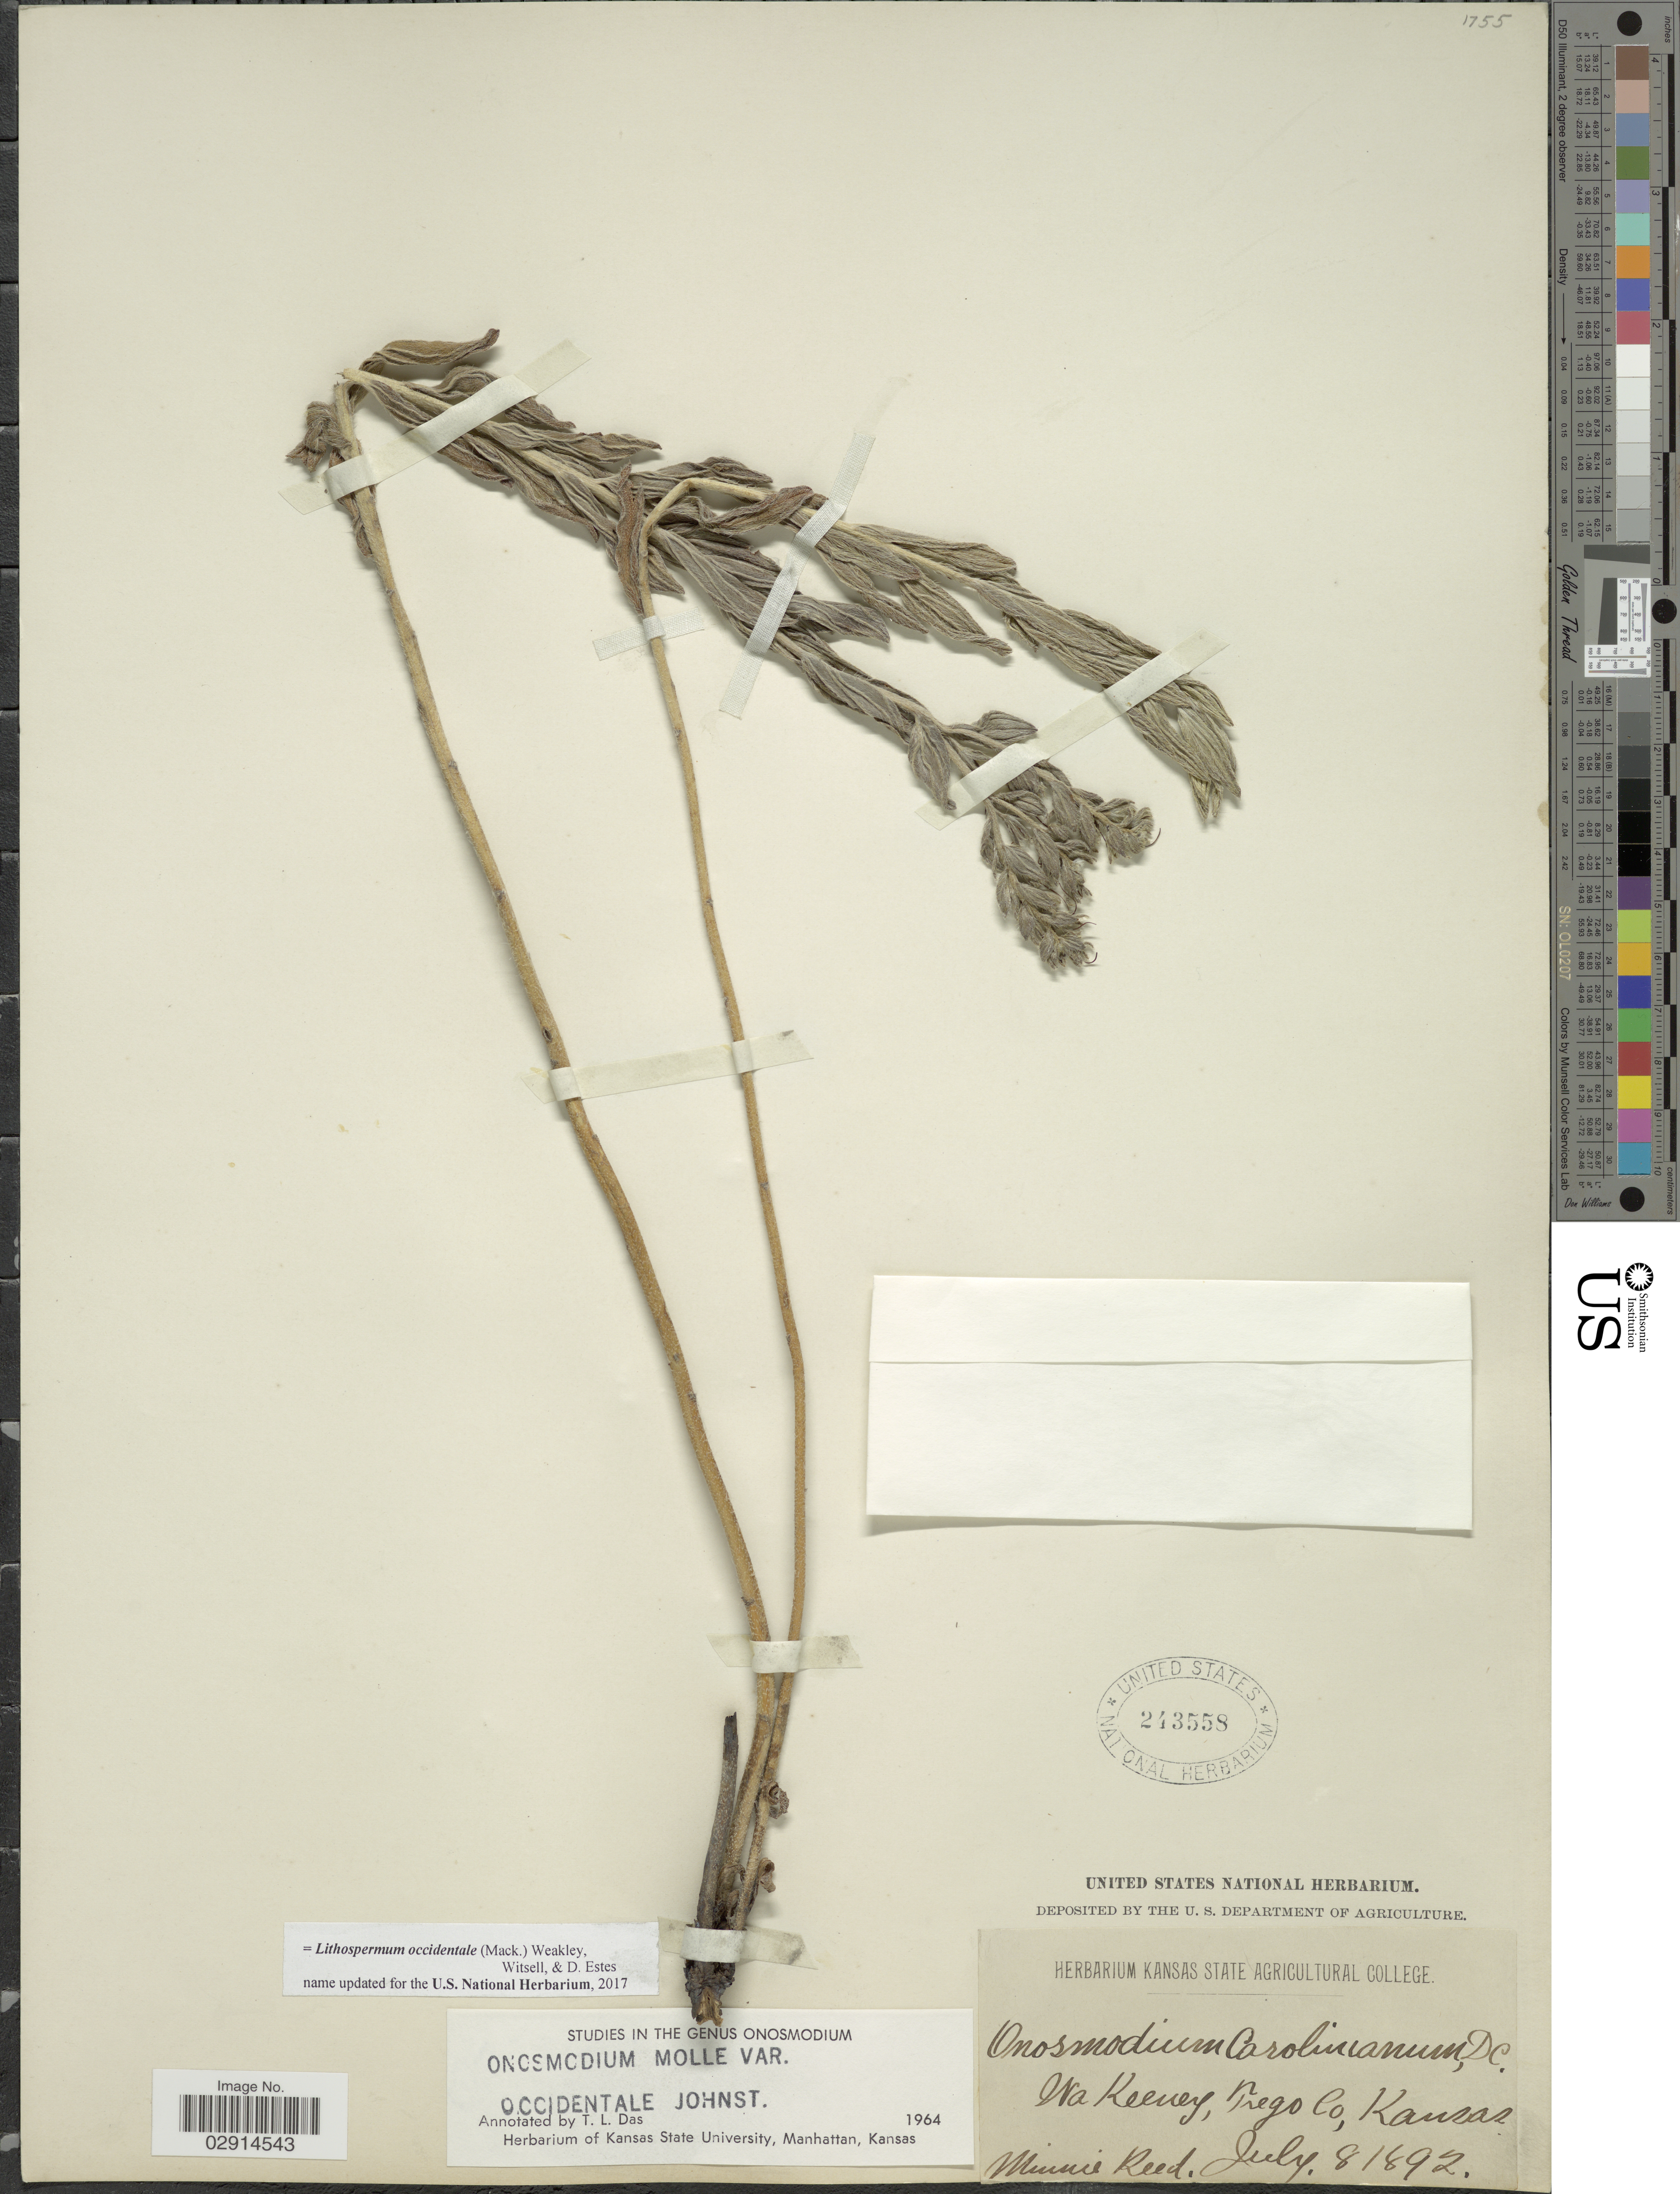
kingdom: Plantae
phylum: Tracheophyta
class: Magnoliopsida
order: Boraginales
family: Boraginaceae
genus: Lithospermum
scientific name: Lithospermum occidentale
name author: (Mack.) Weakley et al.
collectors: M. Reed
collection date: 1892-07-08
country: United States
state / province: Kansas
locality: Wa Keeney, Trego Co.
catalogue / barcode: US 243558